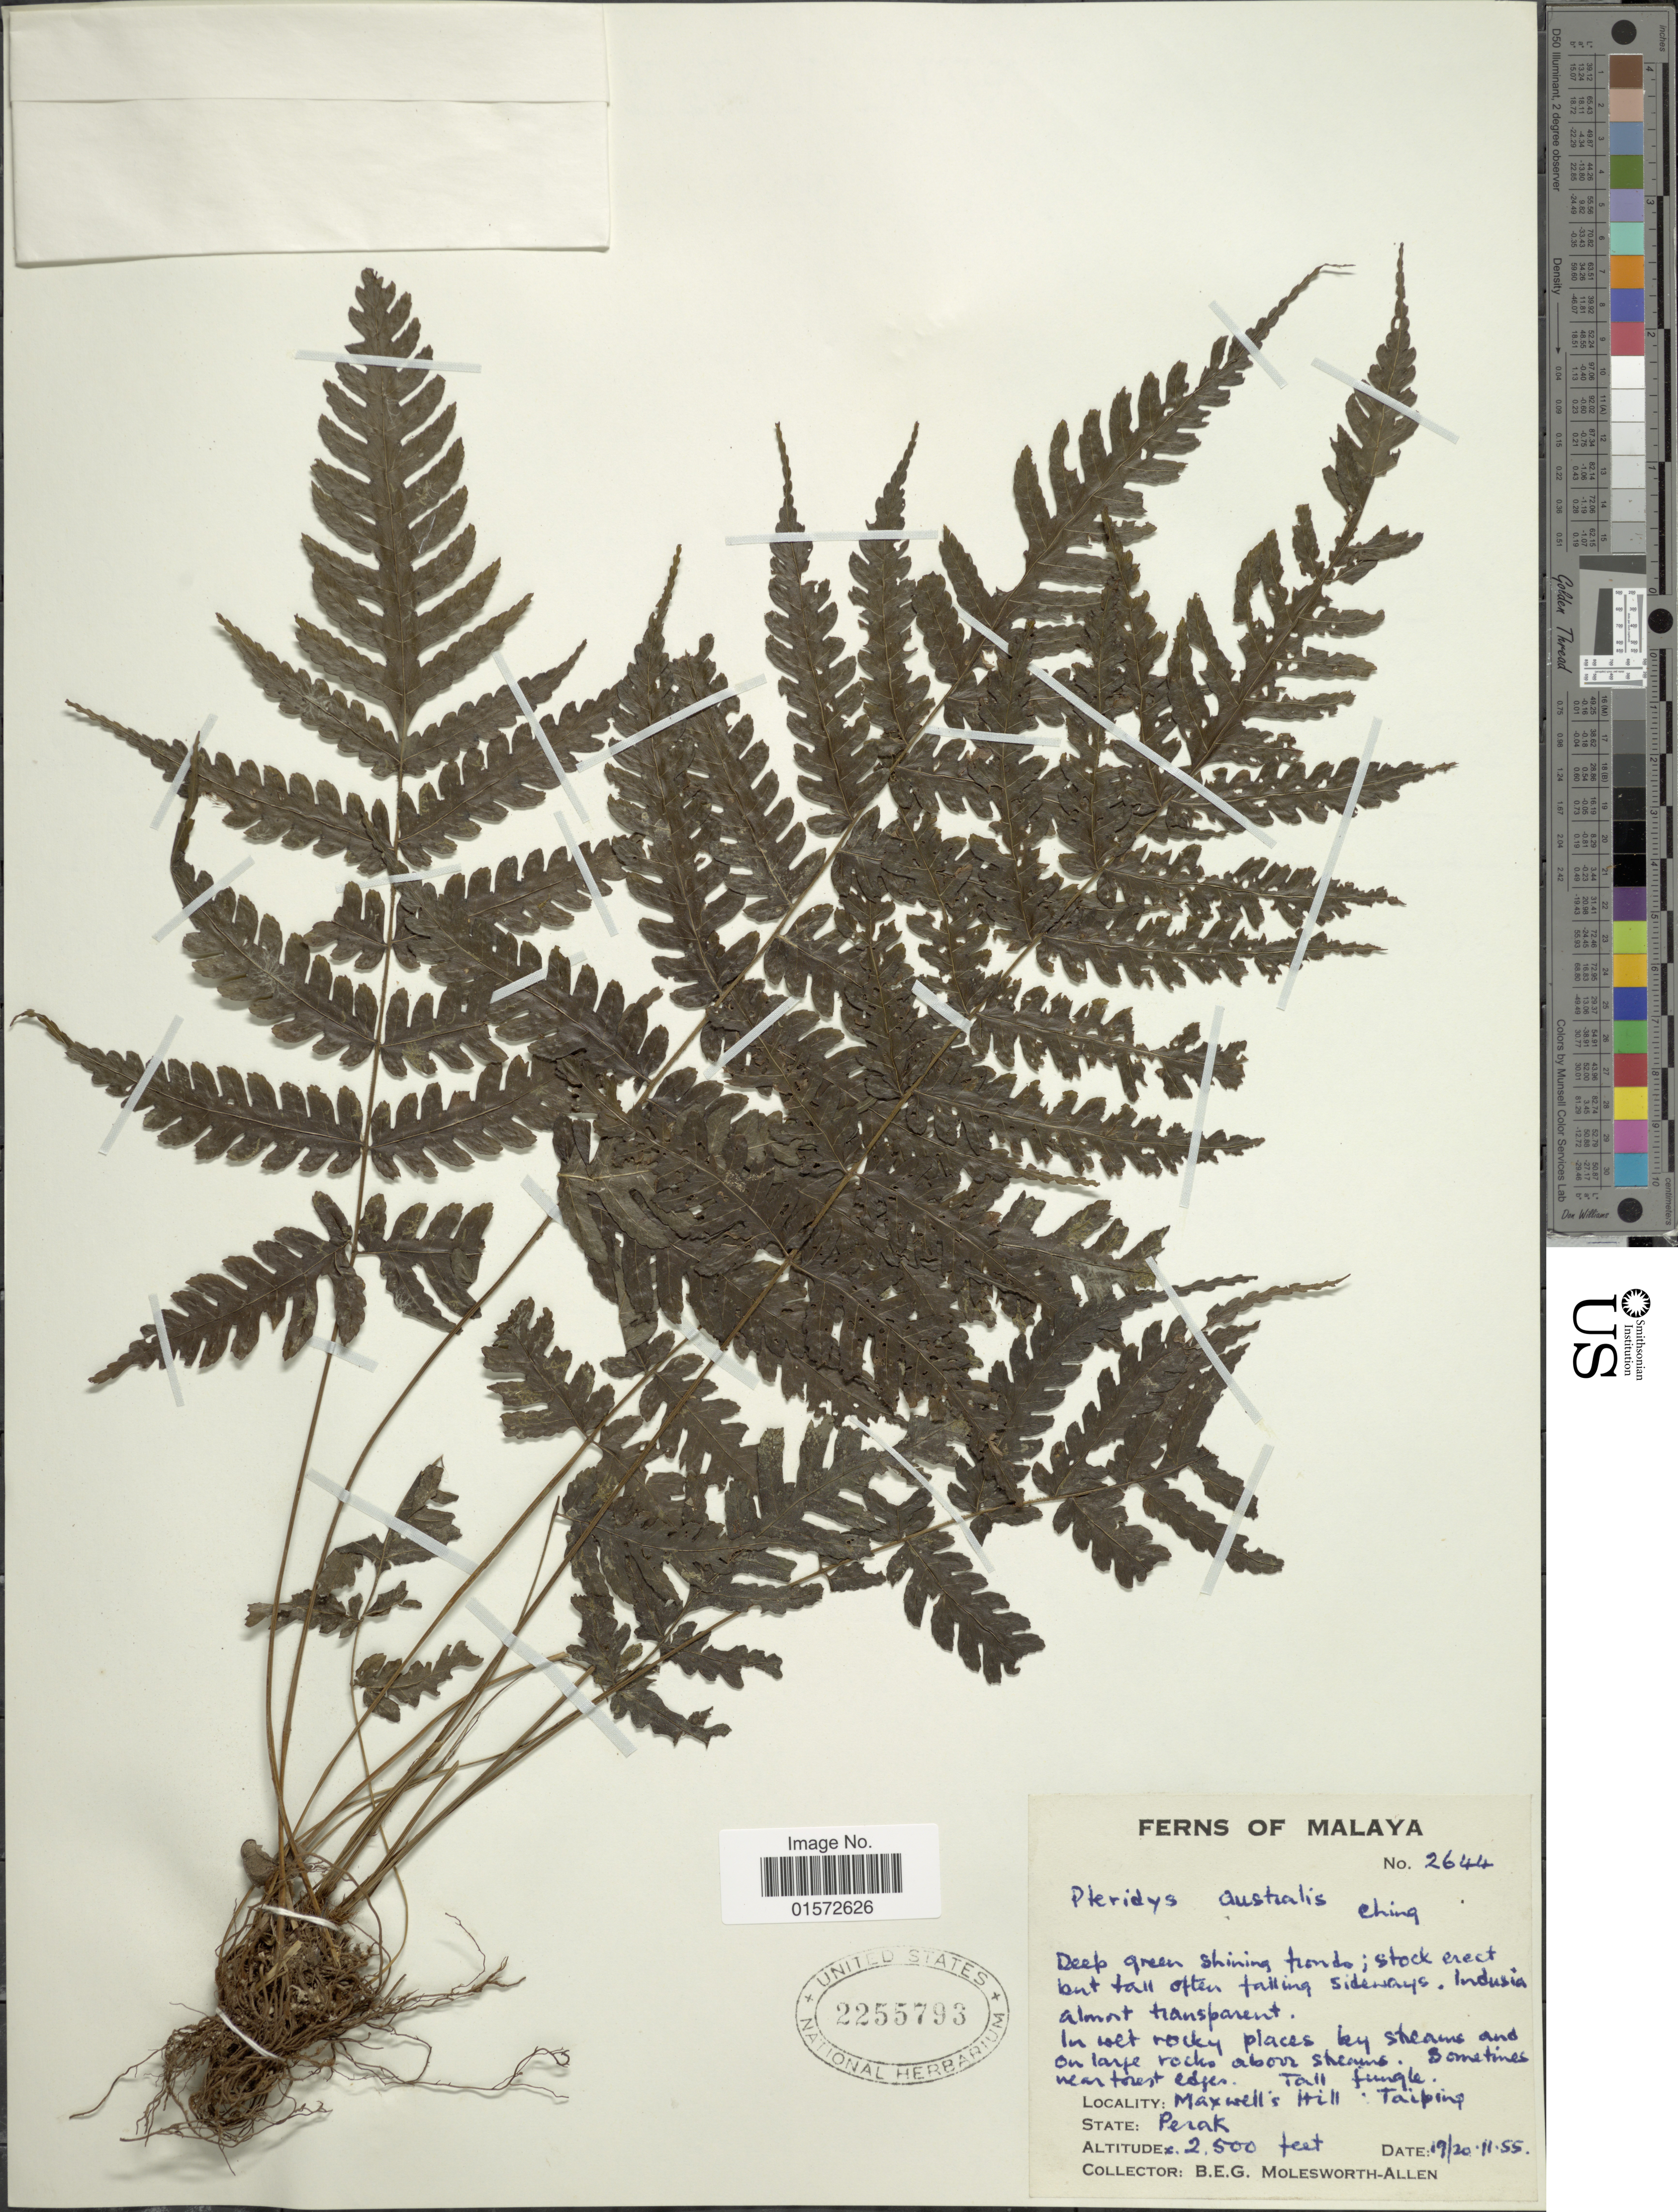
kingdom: Plantae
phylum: Tracheophyta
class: Polypodiopsida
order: Polypodiales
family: Tectariaceae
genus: Pteridrys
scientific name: Pteridrys australis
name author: Ching ex C. Chr. & Ching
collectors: B. E. G. Molesworth-Allen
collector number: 2644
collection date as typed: Transcribed d/m/y: 19/11/55 to 20/11/55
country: Malaysia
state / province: Perak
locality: Maxwell's Hill, Taiping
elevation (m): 762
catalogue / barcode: US 2255793